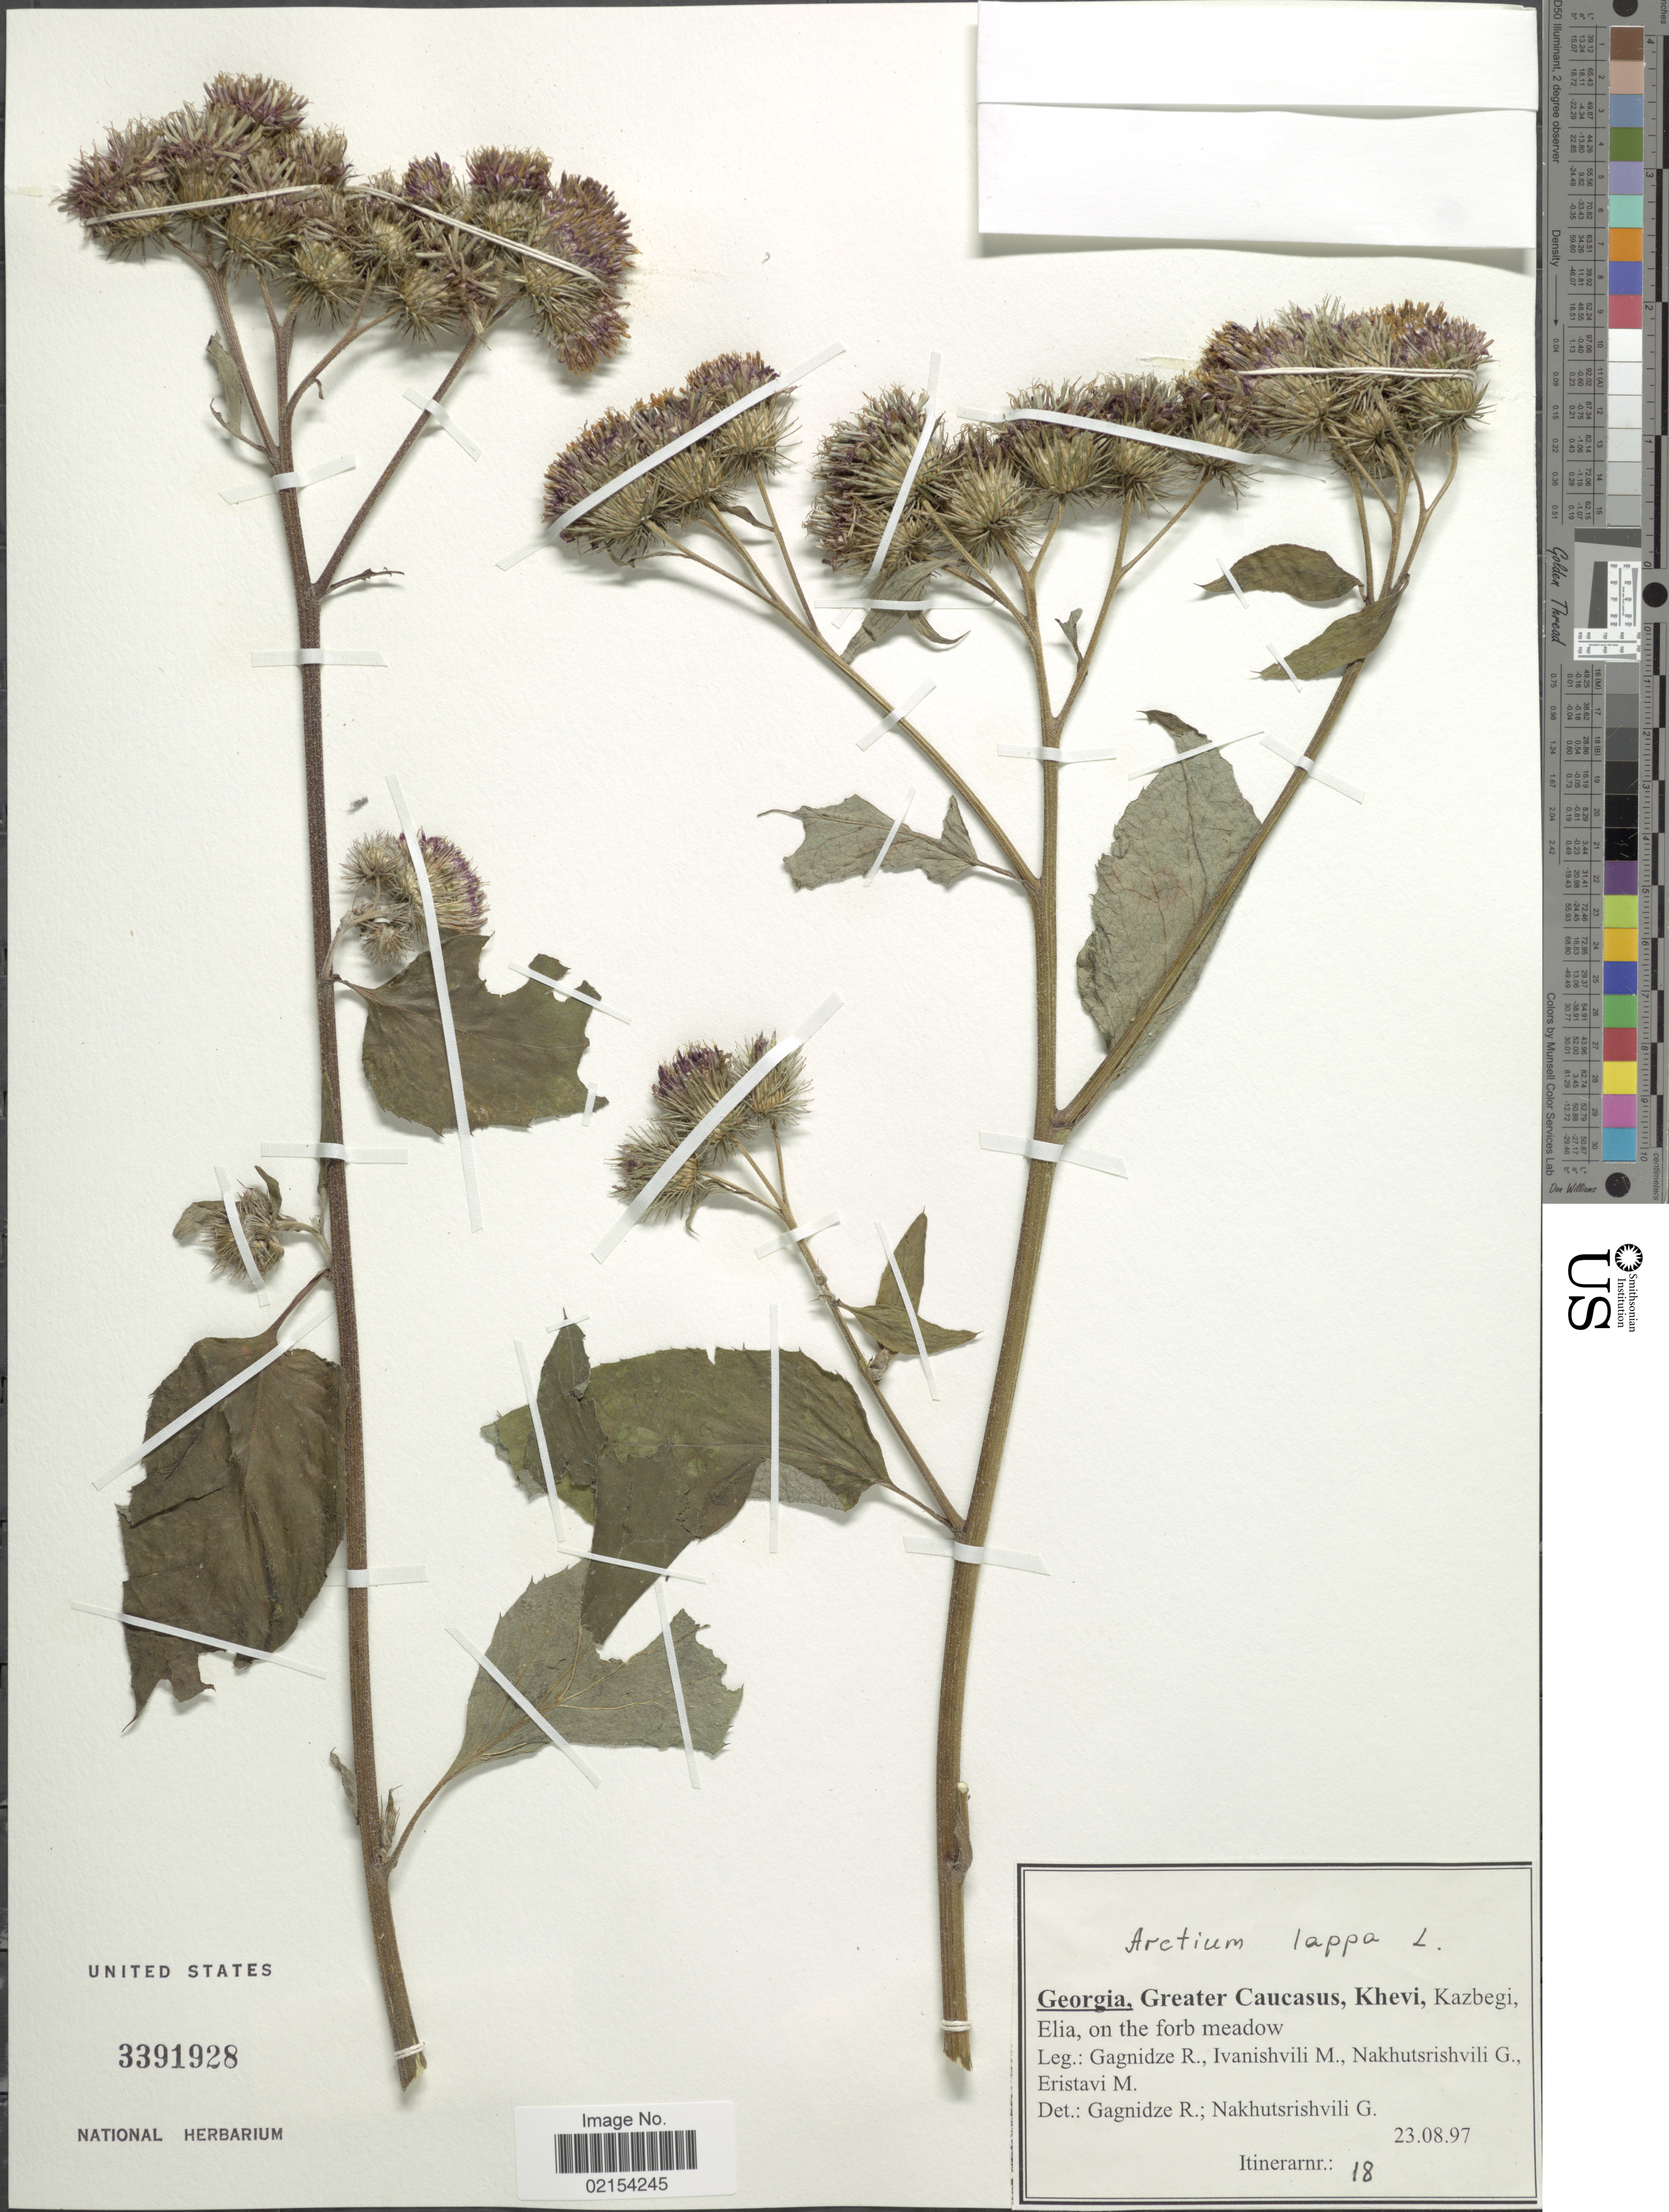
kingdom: Plantae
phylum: Tracheophyta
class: Magnoliopsida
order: Asterales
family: Asteraceae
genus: Arctium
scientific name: Arctium lappa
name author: L.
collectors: R. Gagnidze, M. Ivanishvili, G. Nakhutsrishvili & M. Eristavi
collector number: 18*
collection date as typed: Transcribed d/m/y: 23/8/97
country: Georgia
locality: Greater caucasus, Khevi, Kazbegi, Elia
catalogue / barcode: US 3391928